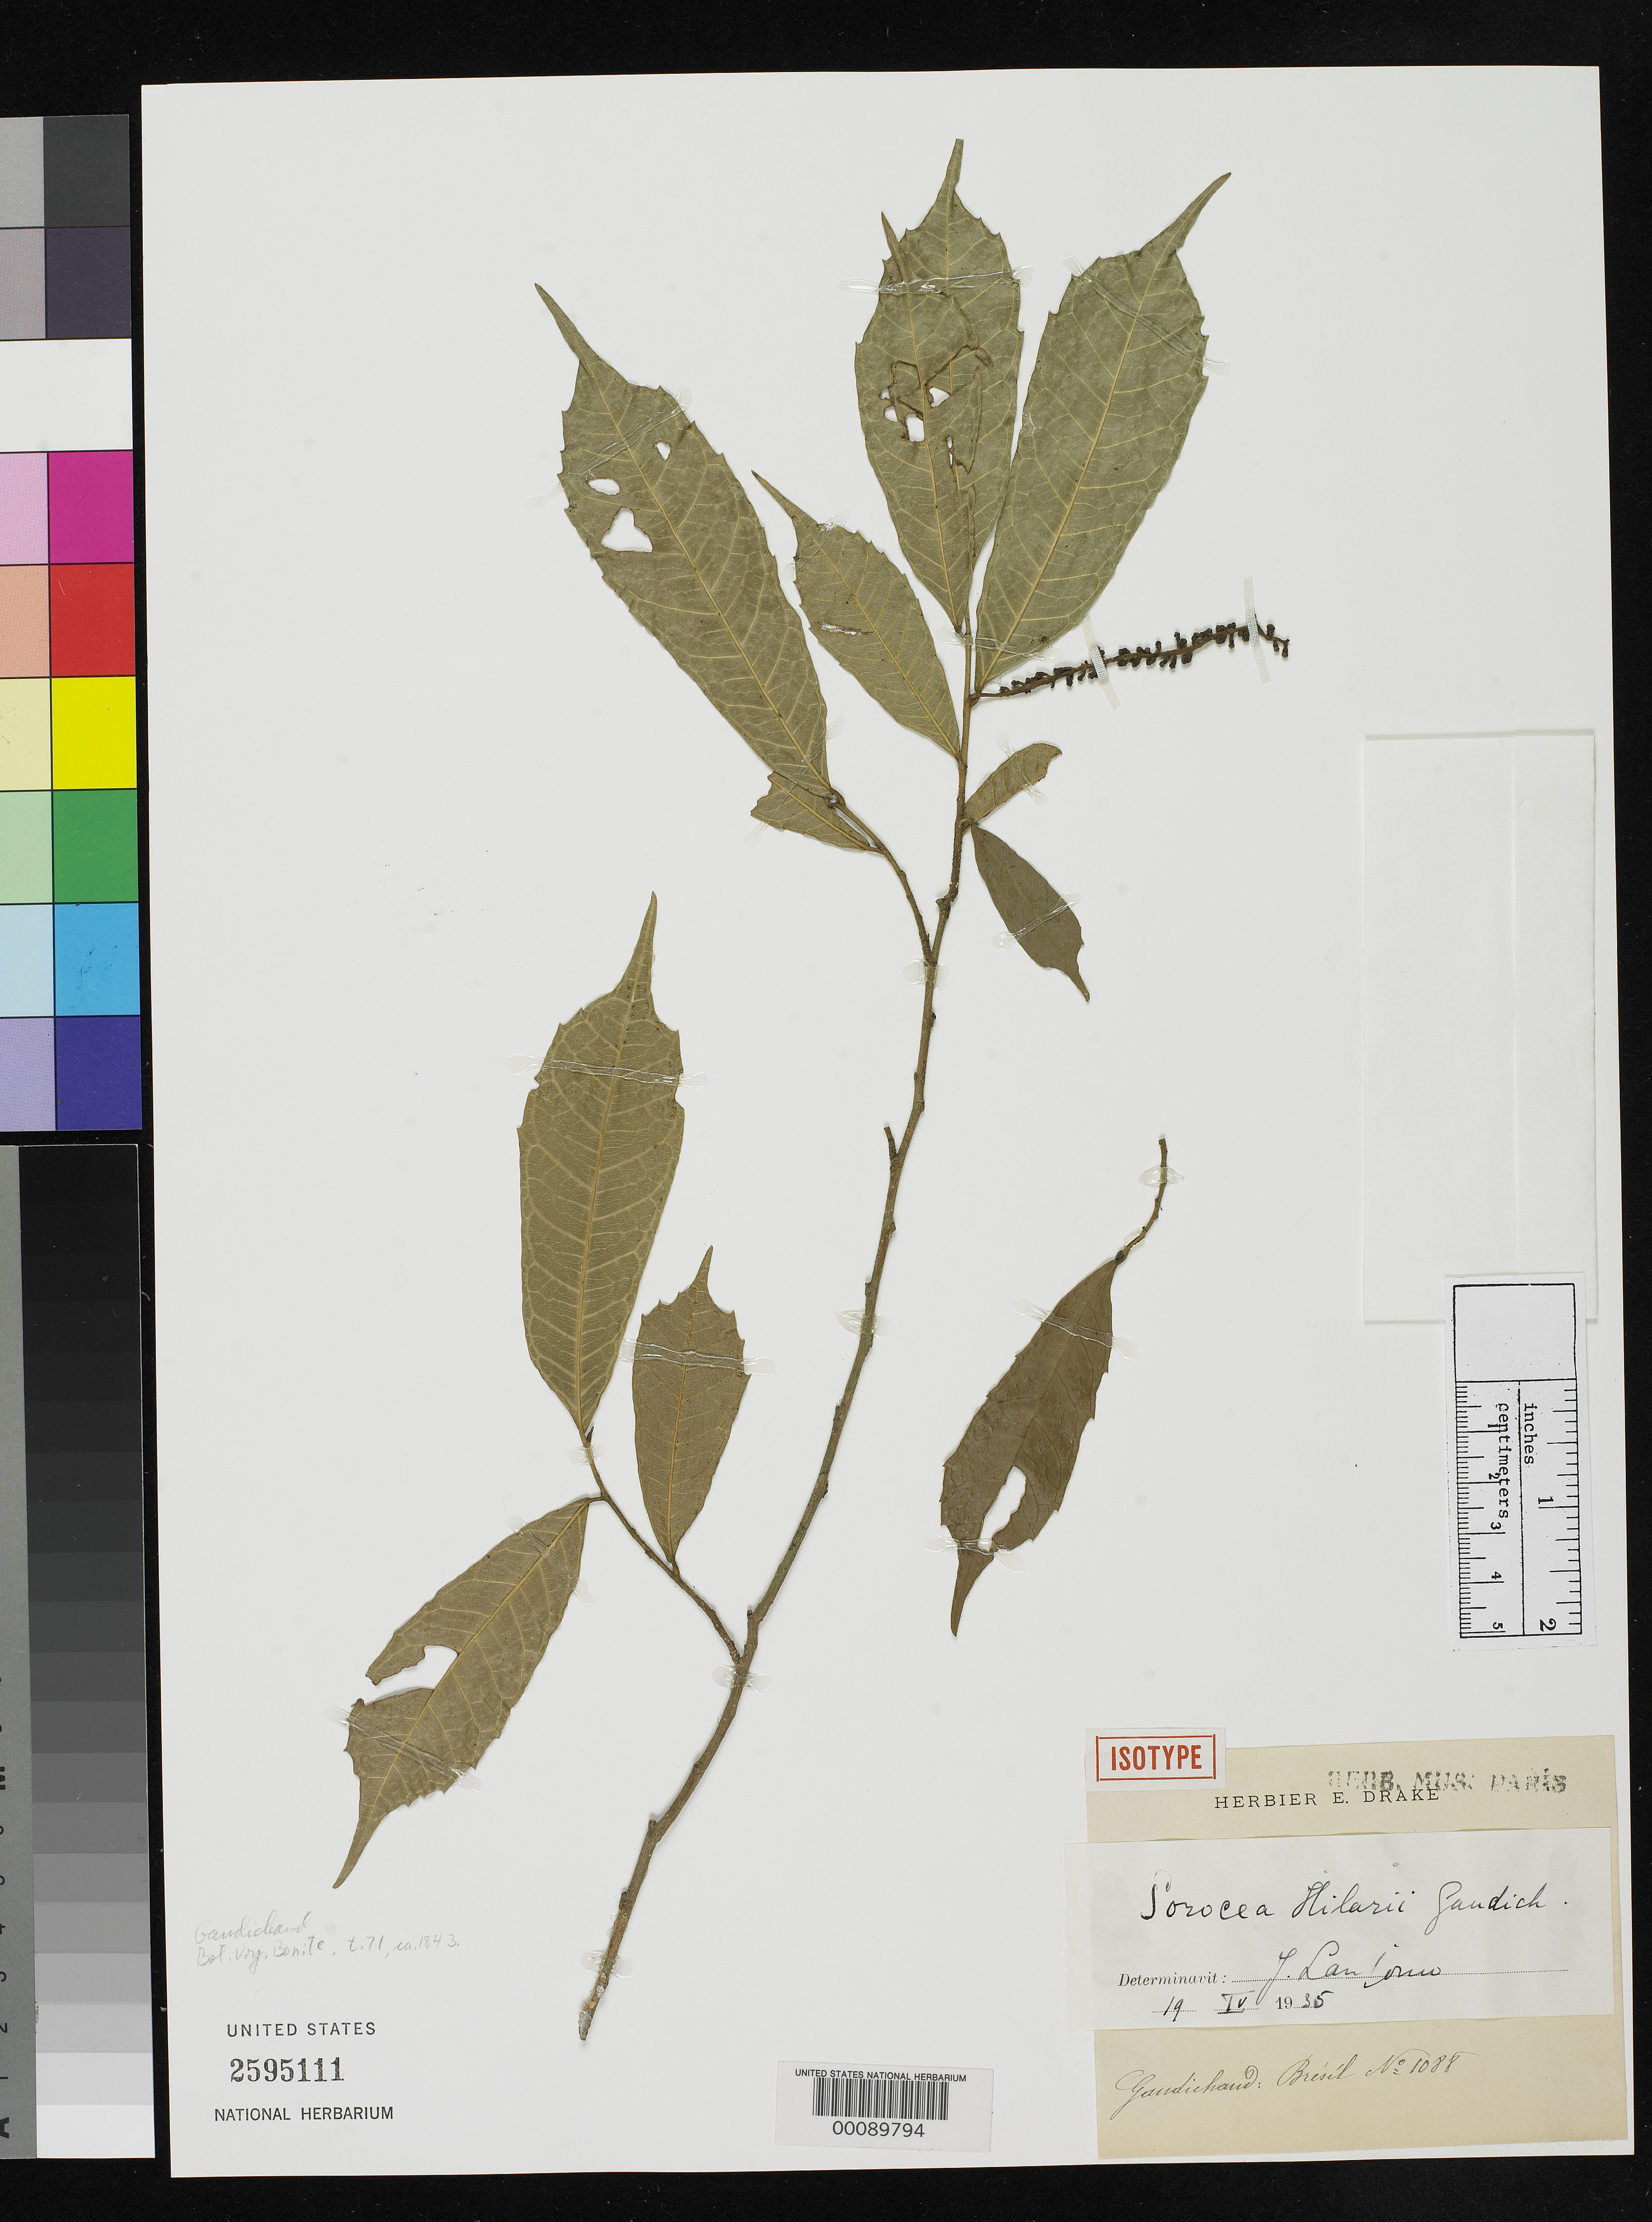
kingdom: Plantae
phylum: Tracheophyta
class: Magnoliopsida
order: Rosales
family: Moraceae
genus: Sorocea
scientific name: Sorocea hilarii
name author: Gaudich.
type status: Isotype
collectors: C. Gaudichaud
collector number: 1088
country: Brazil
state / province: Minas Gerais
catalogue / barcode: US 2595111